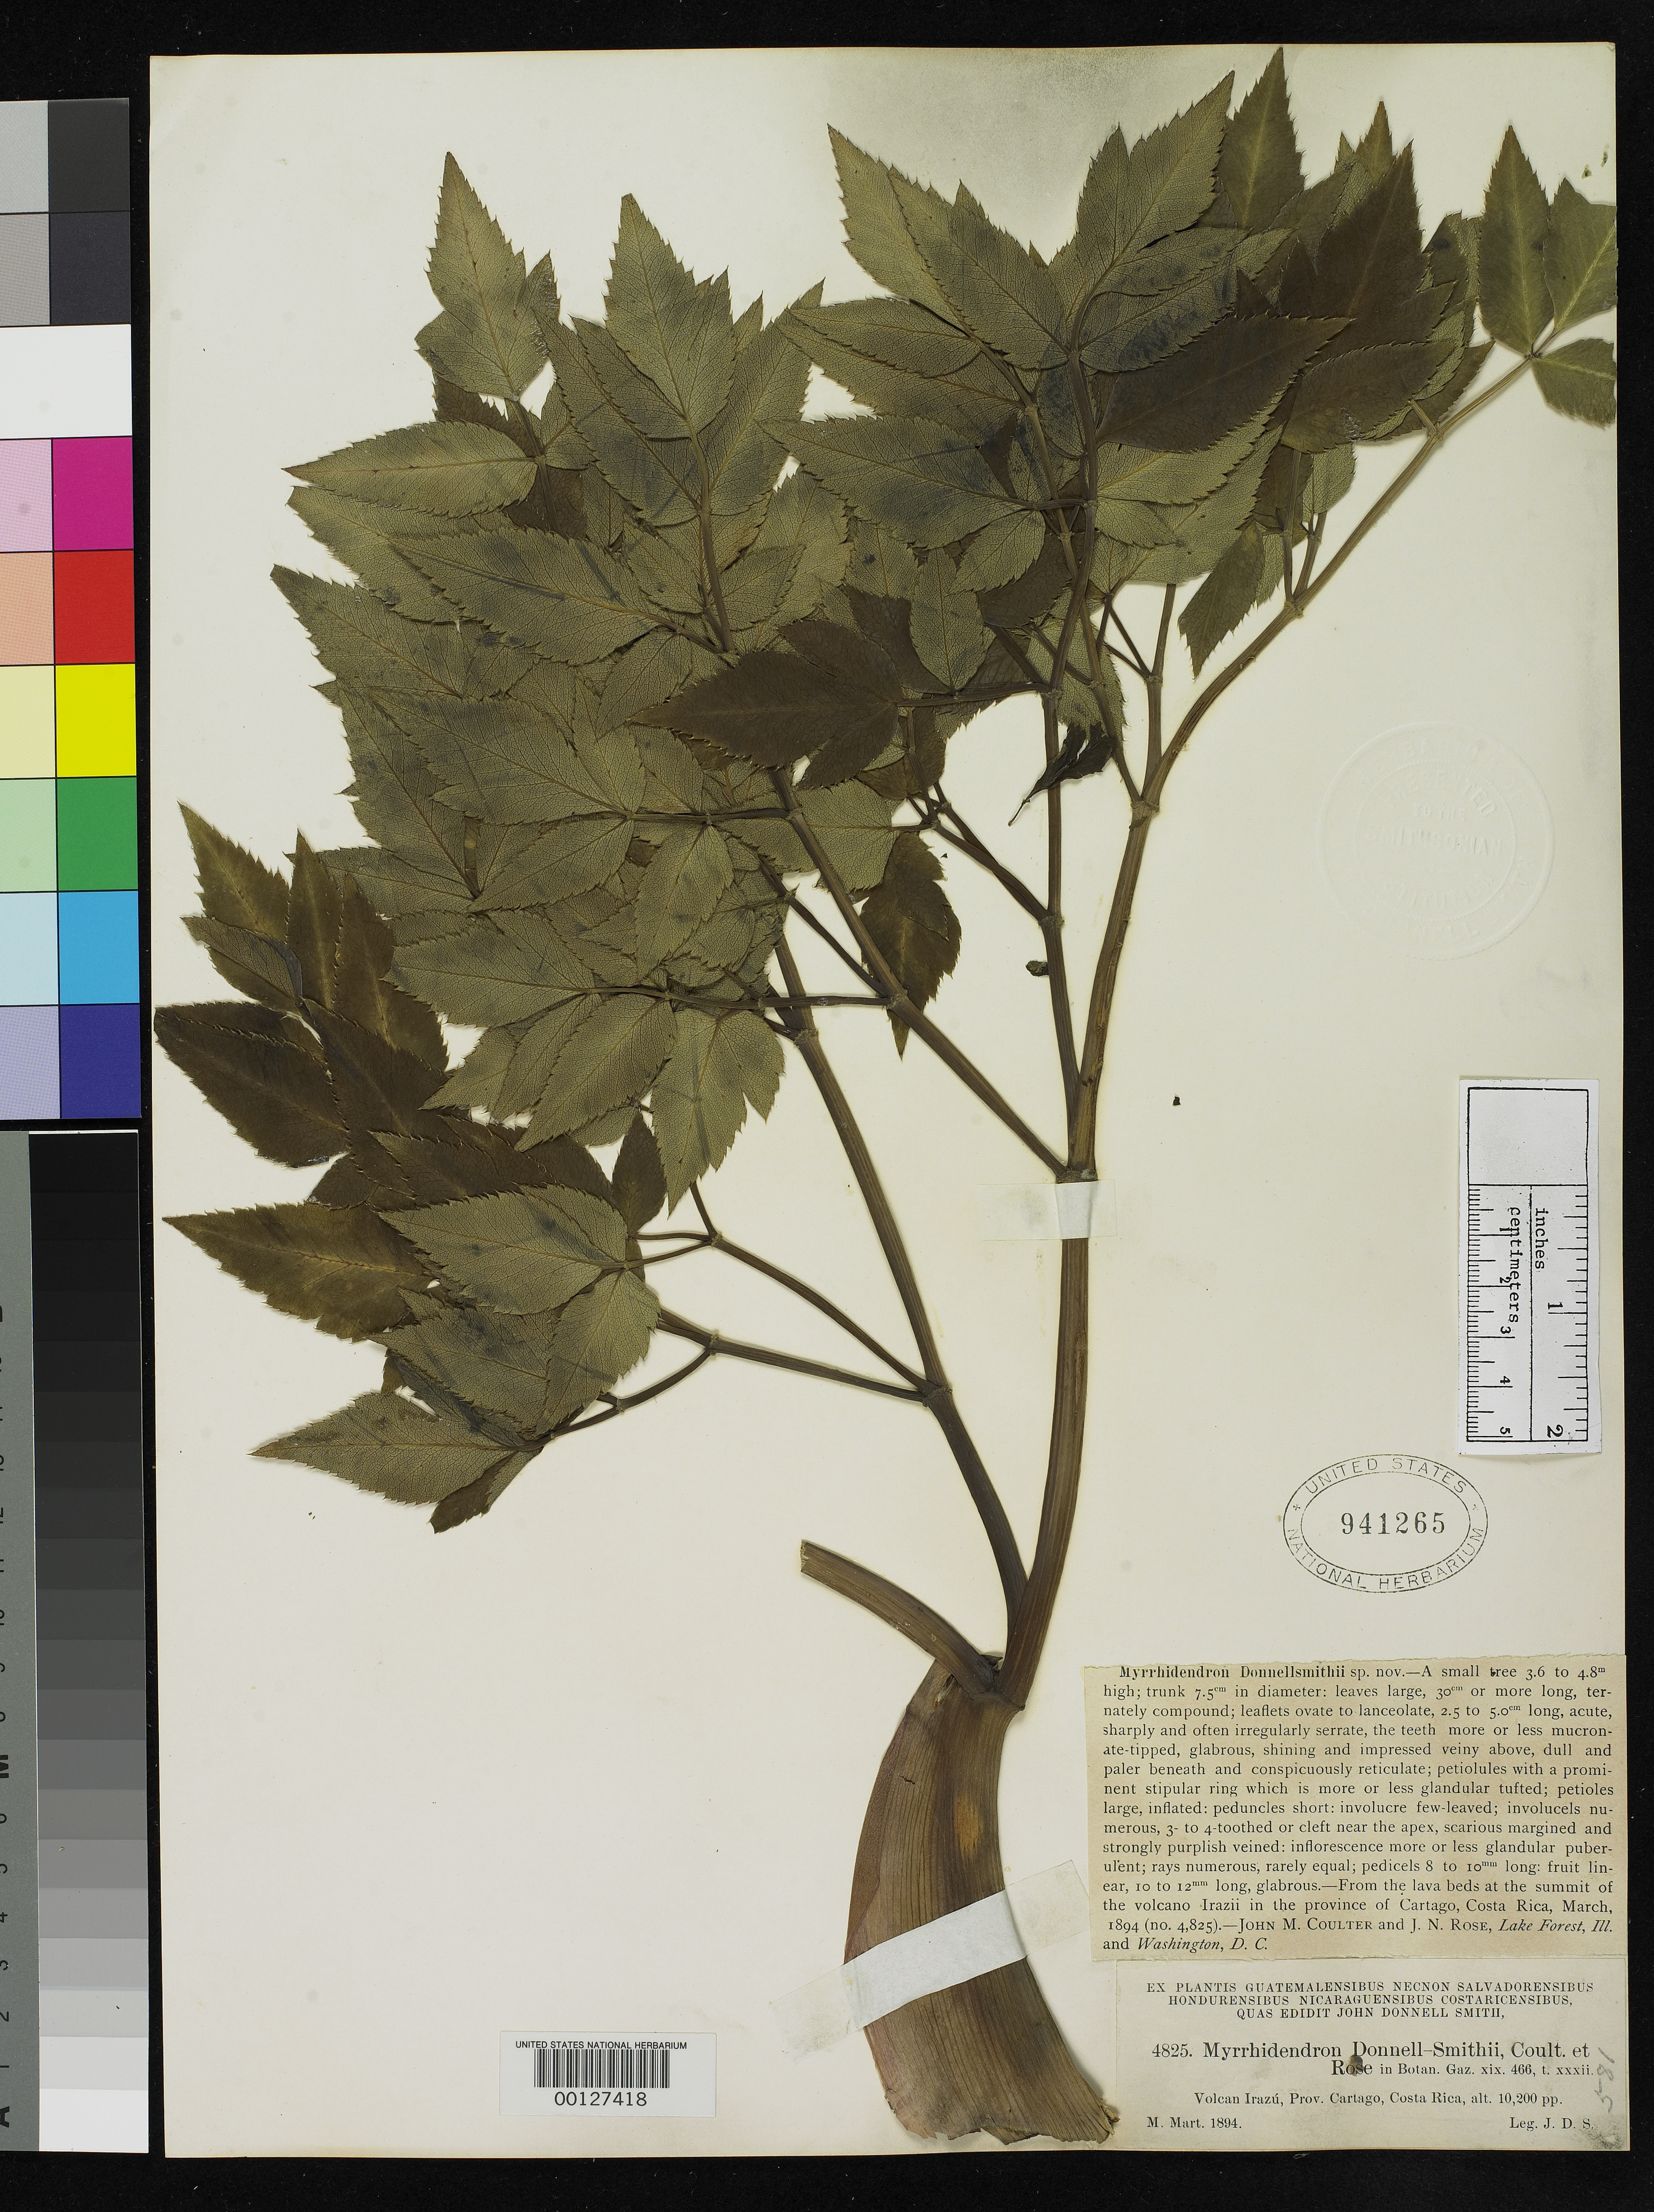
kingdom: Plantae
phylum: Tracheophyta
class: Magnoliopsida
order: Apiales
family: Apiaceae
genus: Myrrhidendron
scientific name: Myrrhidendron donnellsmithii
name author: J.M. Coult. & Rose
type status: Type Collection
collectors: J. Donnell Smith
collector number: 4825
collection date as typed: Mar 1894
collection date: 1894-03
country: Costa Rica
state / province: Cartago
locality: Summit of Volcano Irazu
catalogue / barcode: US 941265